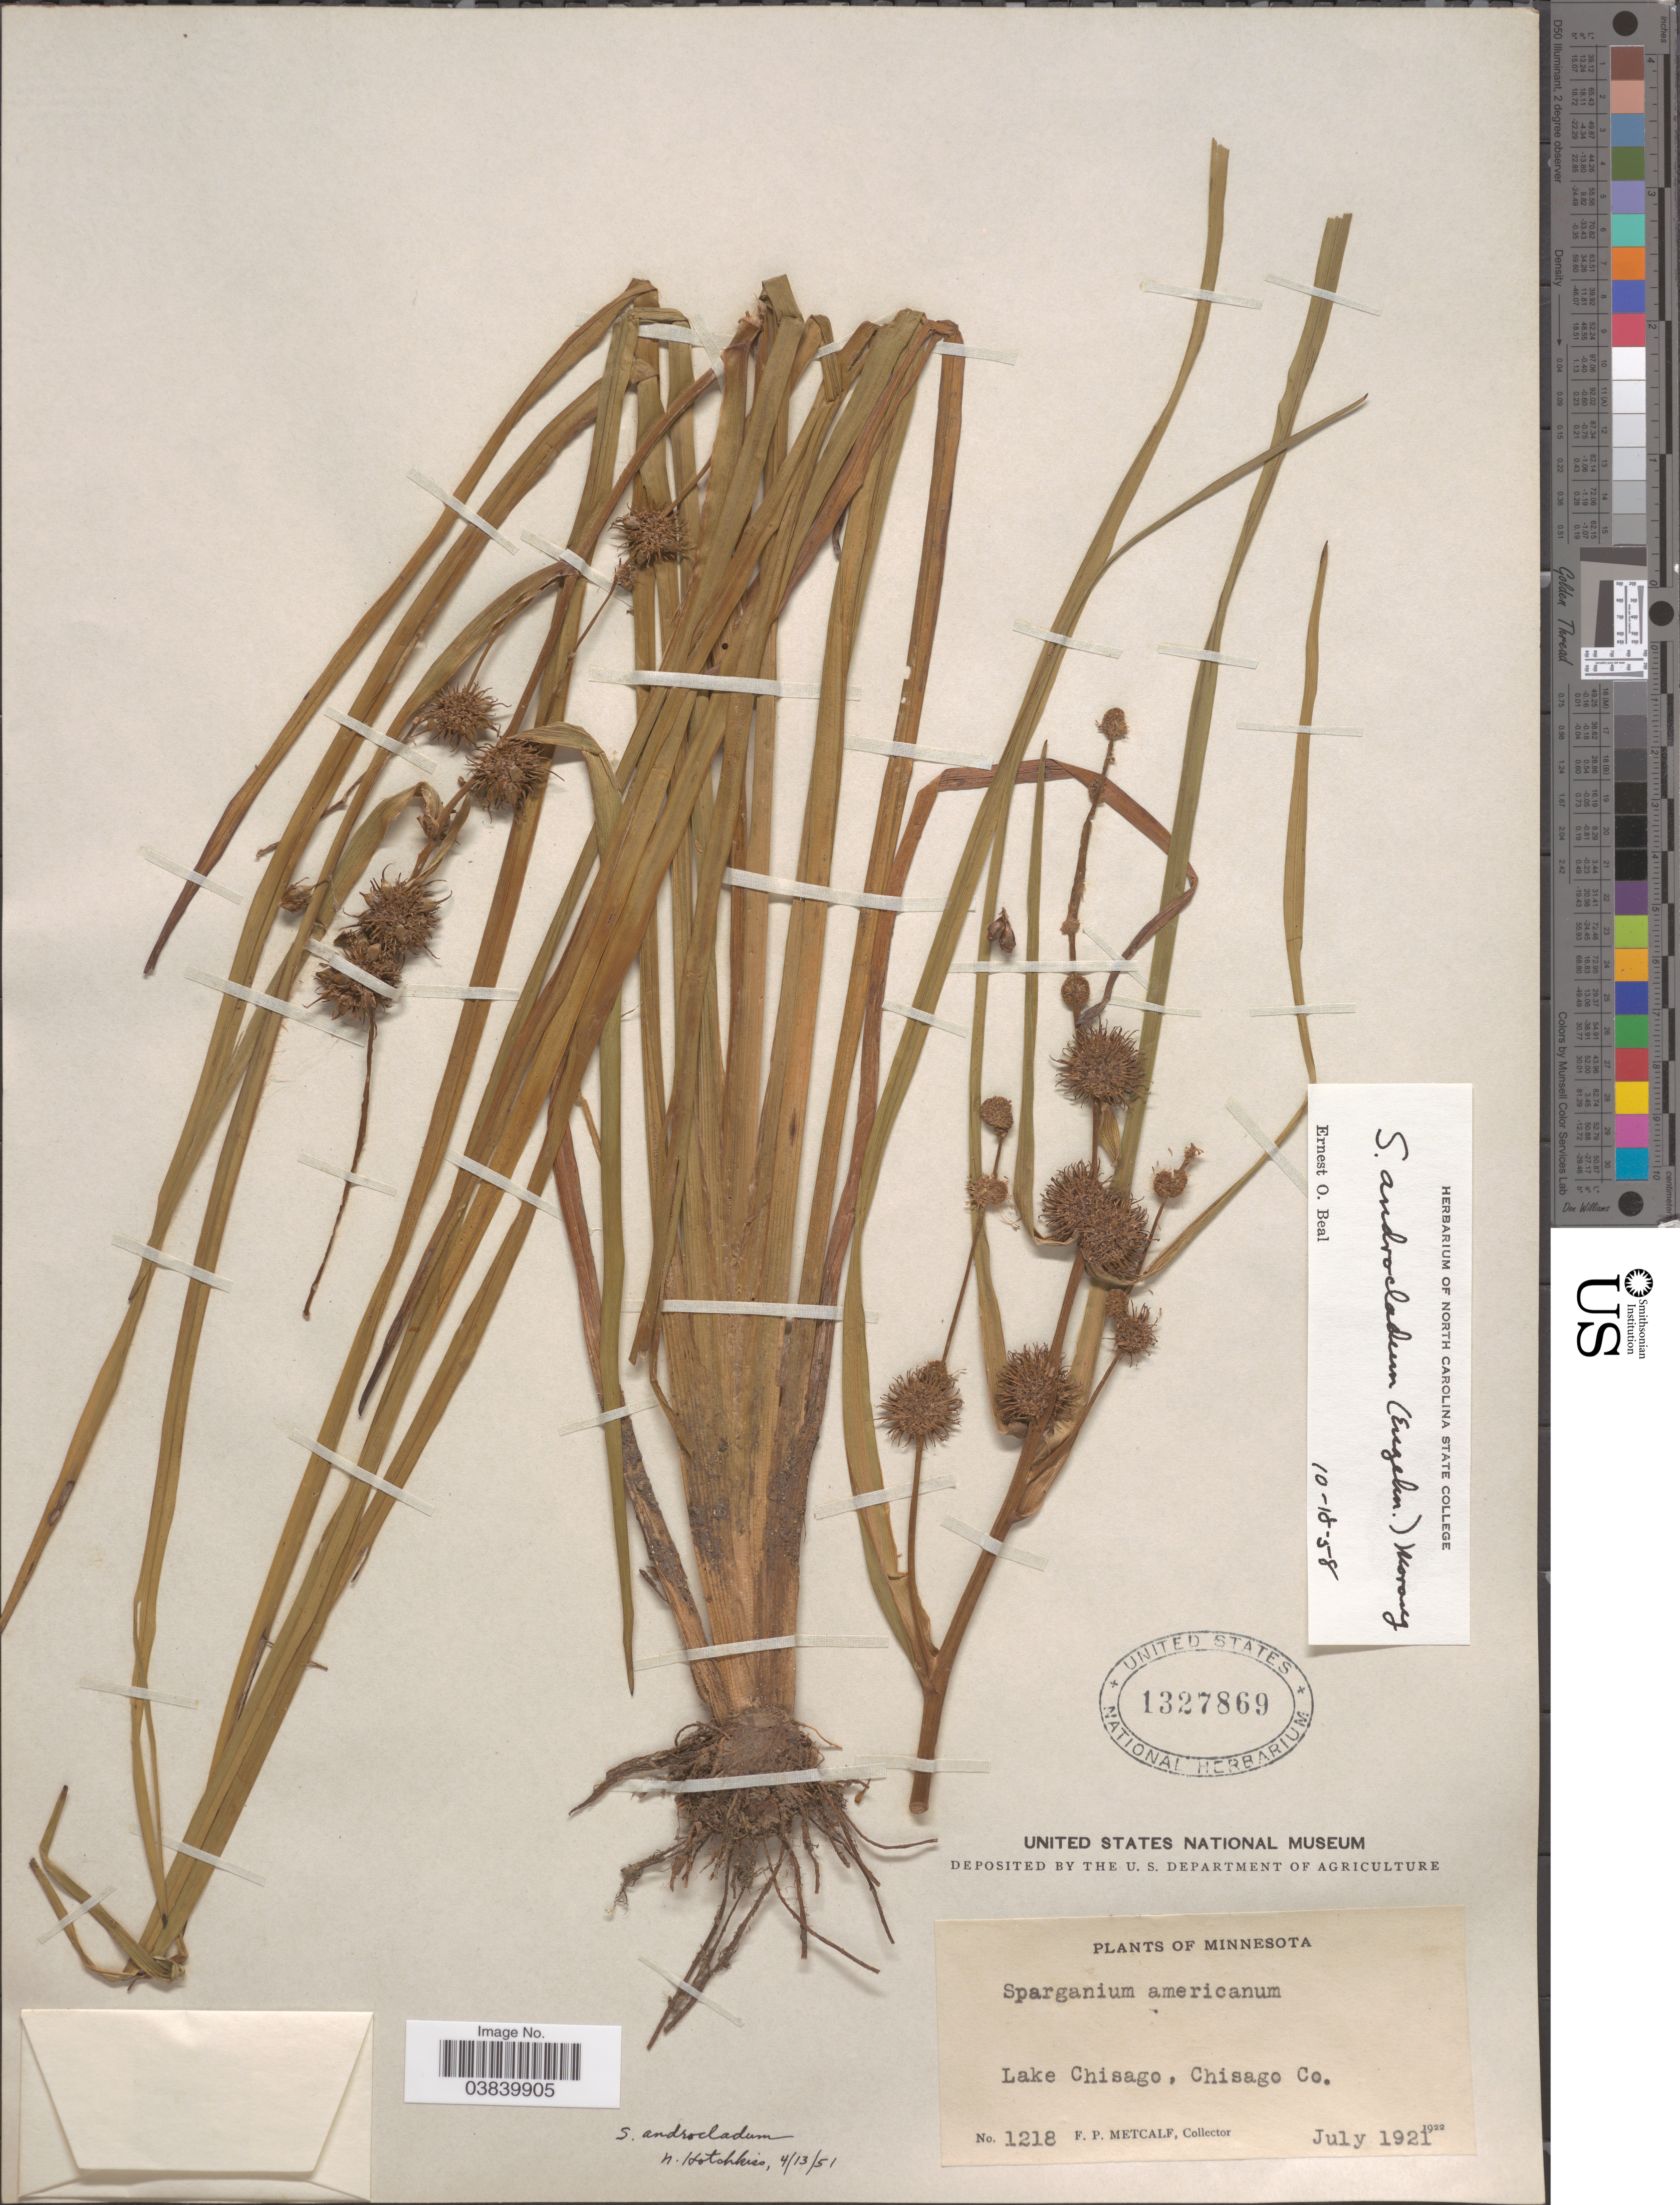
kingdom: Plantae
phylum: Tracheophyta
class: Liliopsida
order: Poales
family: Typhaceae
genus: Sparganium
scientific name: Sparganium androcladum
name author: Morong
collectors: F. Metcalf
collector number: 1218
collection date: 1921-07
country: United States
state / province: Minnesota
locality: Lake Chisago, Chisago Co.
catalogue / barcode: US 1327869